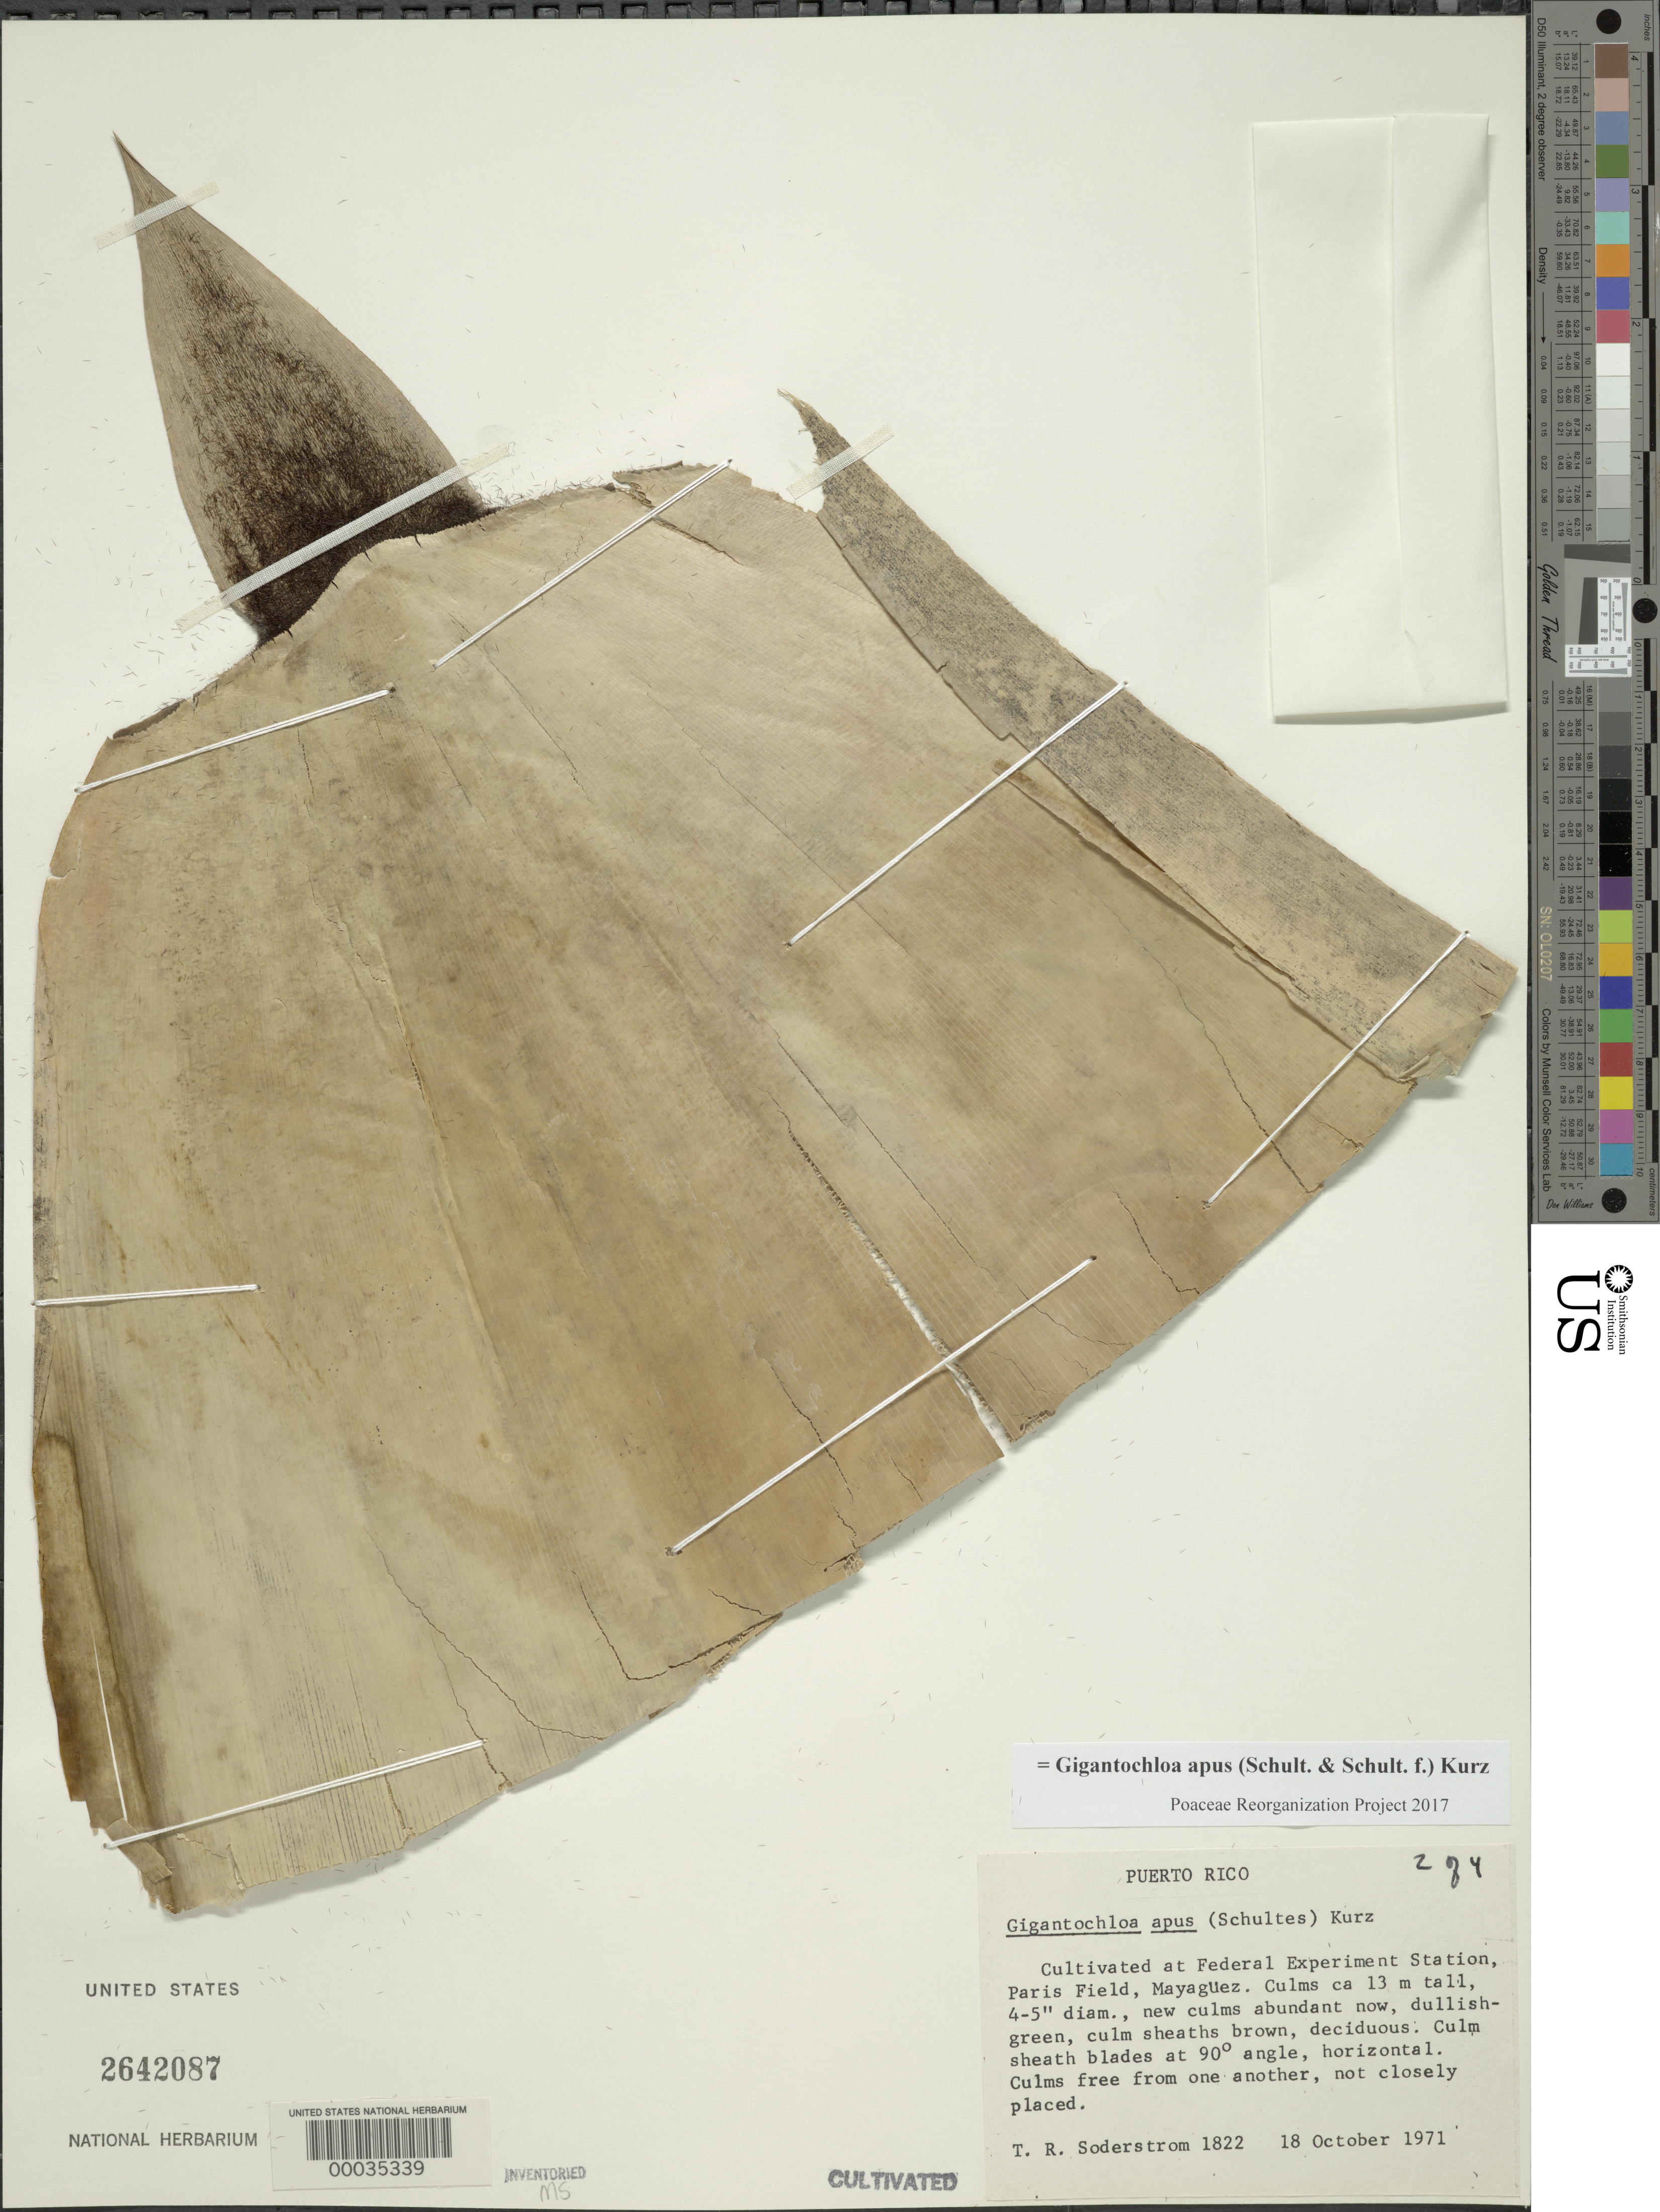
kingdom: Plantae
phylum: Tracheophyta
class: Liliopsida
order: Poales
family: Poaceae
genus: Gigantochloa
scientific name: Gigantochloa apus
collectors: T. R. Soderstrom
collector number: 1822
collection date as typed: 18 Oct 1971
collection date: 1971-10-18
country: Puerto Rico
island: Greater Antilles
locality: Federal experimental station, paris field-mayaguez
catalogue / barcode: US 2642087